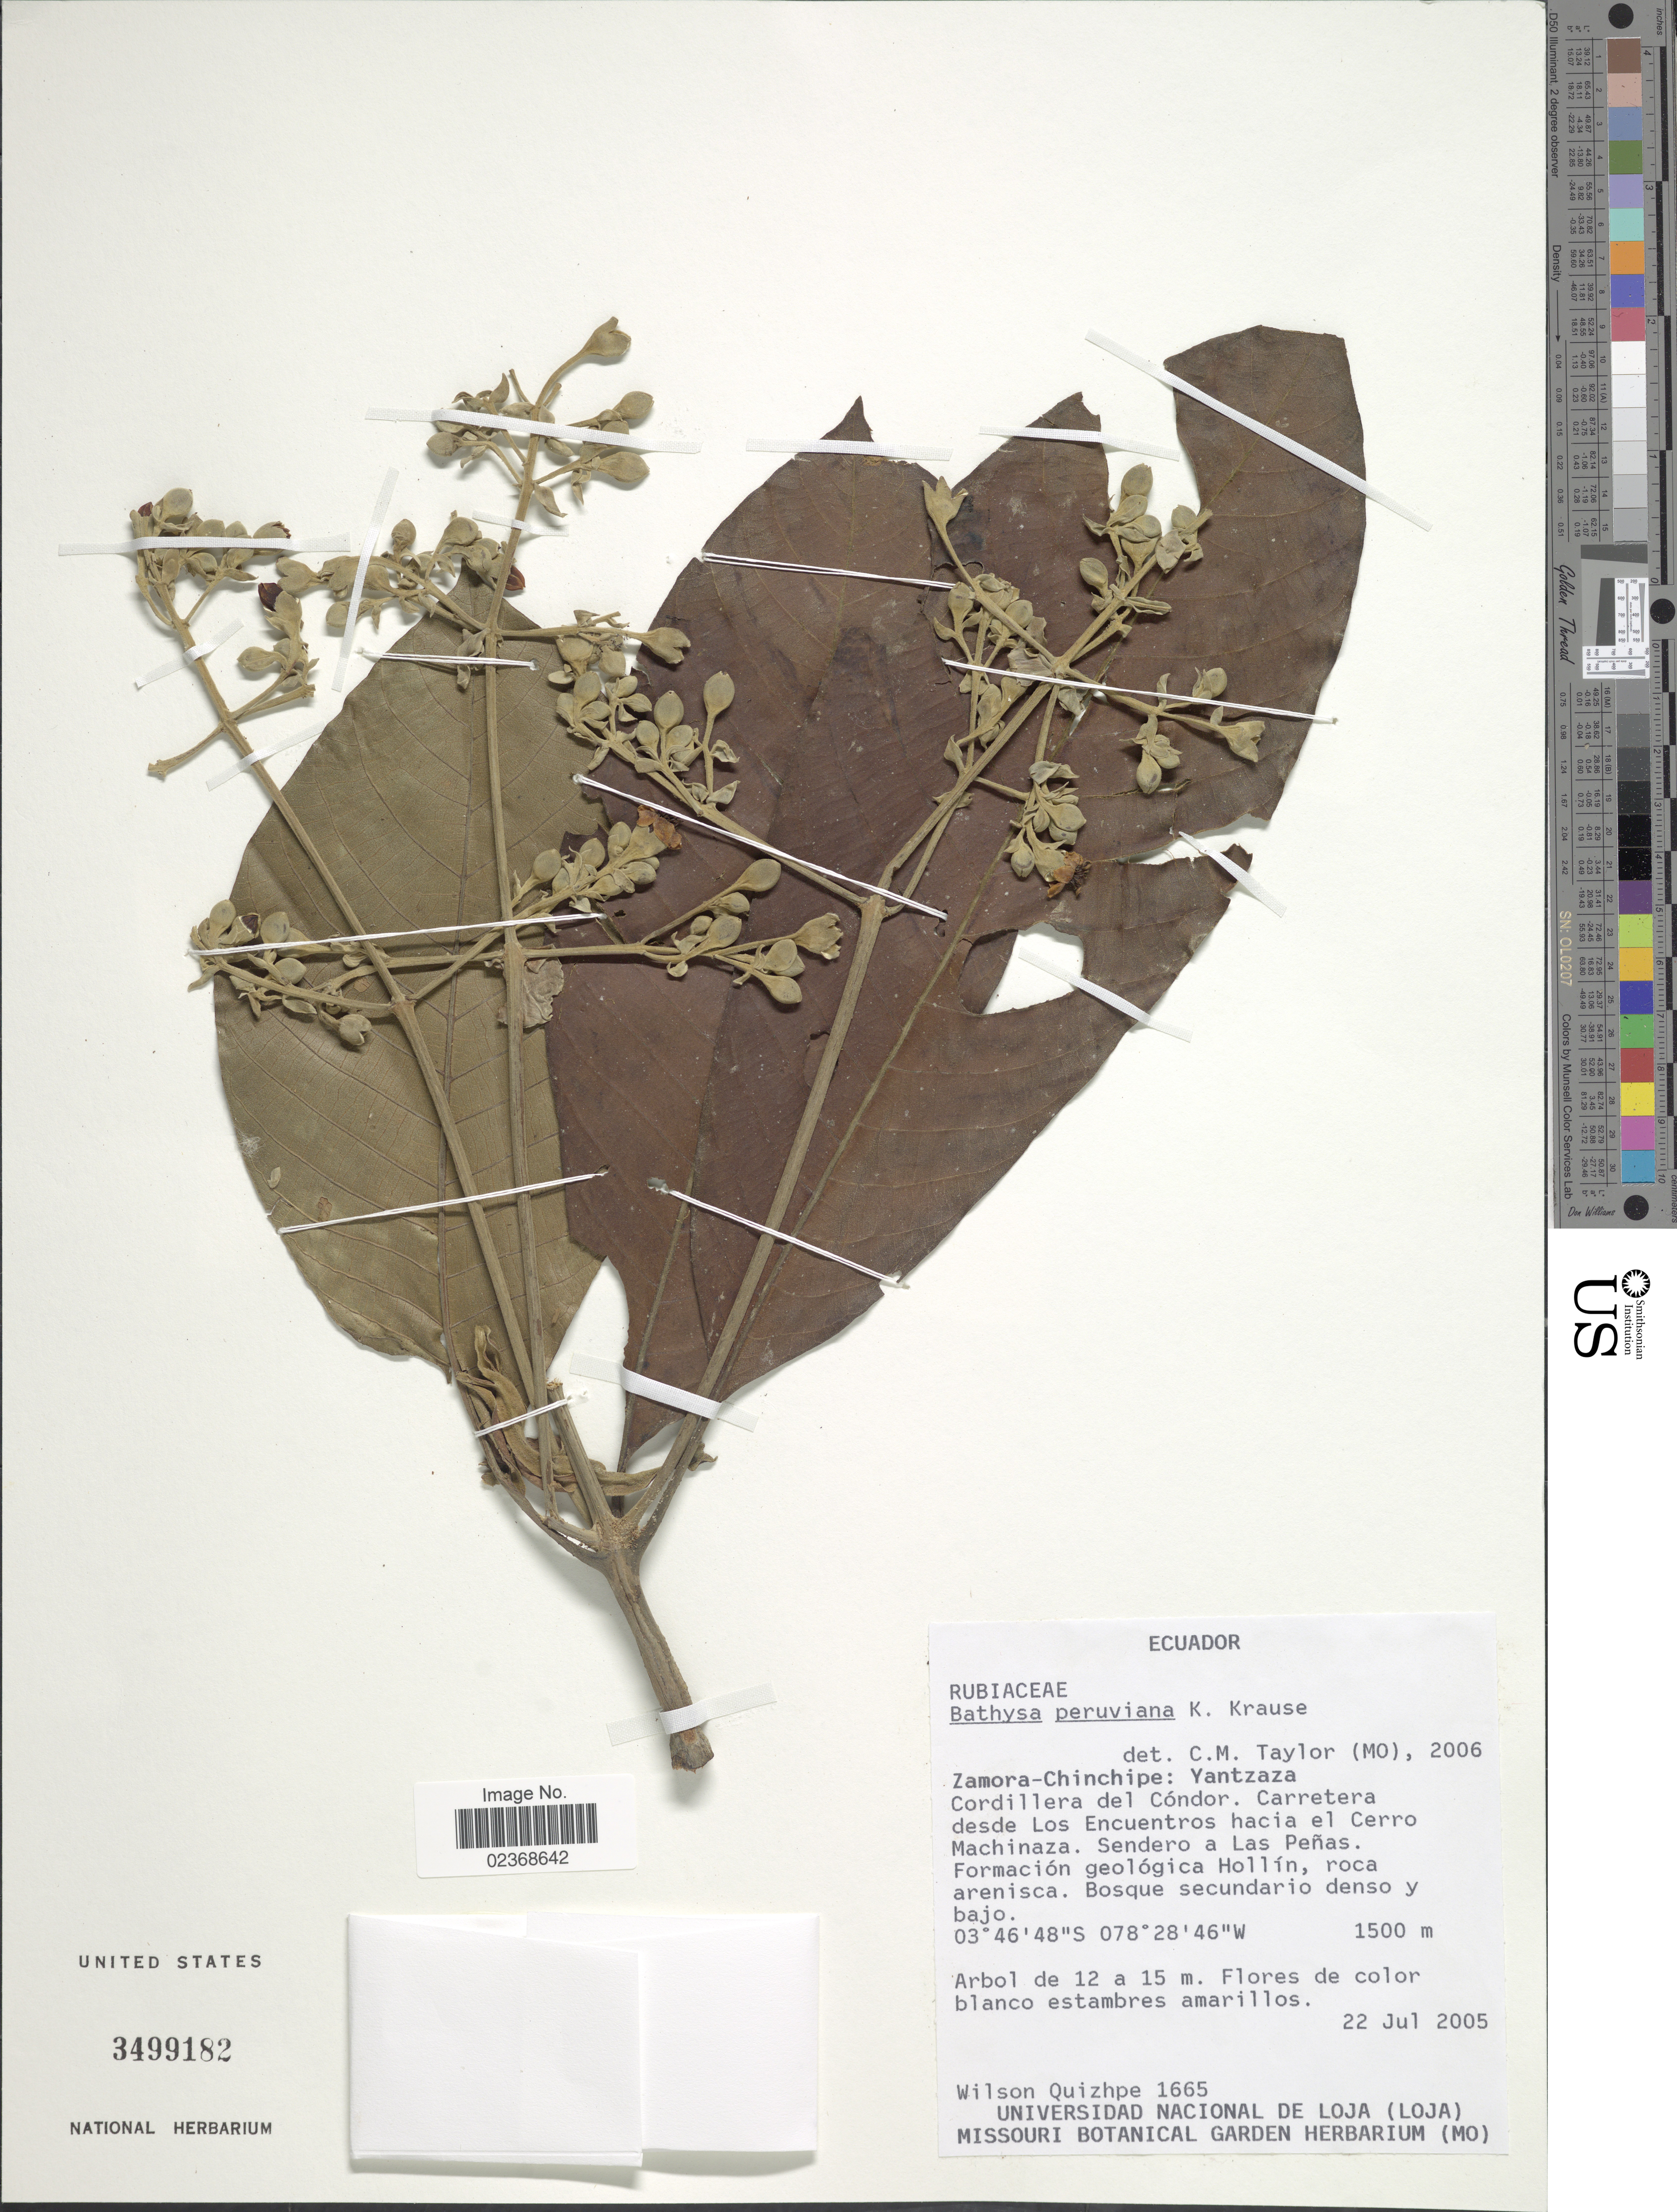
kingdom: Plantae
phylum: Tracheophyta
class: Magnoliopsida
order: Gentianales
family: Rubiaceae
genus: Schizocalyx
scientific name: Schizocalyx peruvianus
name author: (K. Krause) Kainul. & B. Bremer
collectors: W. Quizhpe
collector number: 1665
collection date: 2005-07-22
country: Ecuador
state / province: Zamora-Chinchipe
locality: Yantzaza, Cordillera del Condor. Carretera desde Los Encuentros hacia el Cerro Machinaza. Sendero a Las Penas. Formacion geologica Hollin, roca arenisca.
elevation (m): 1500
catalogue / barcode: US 3499182